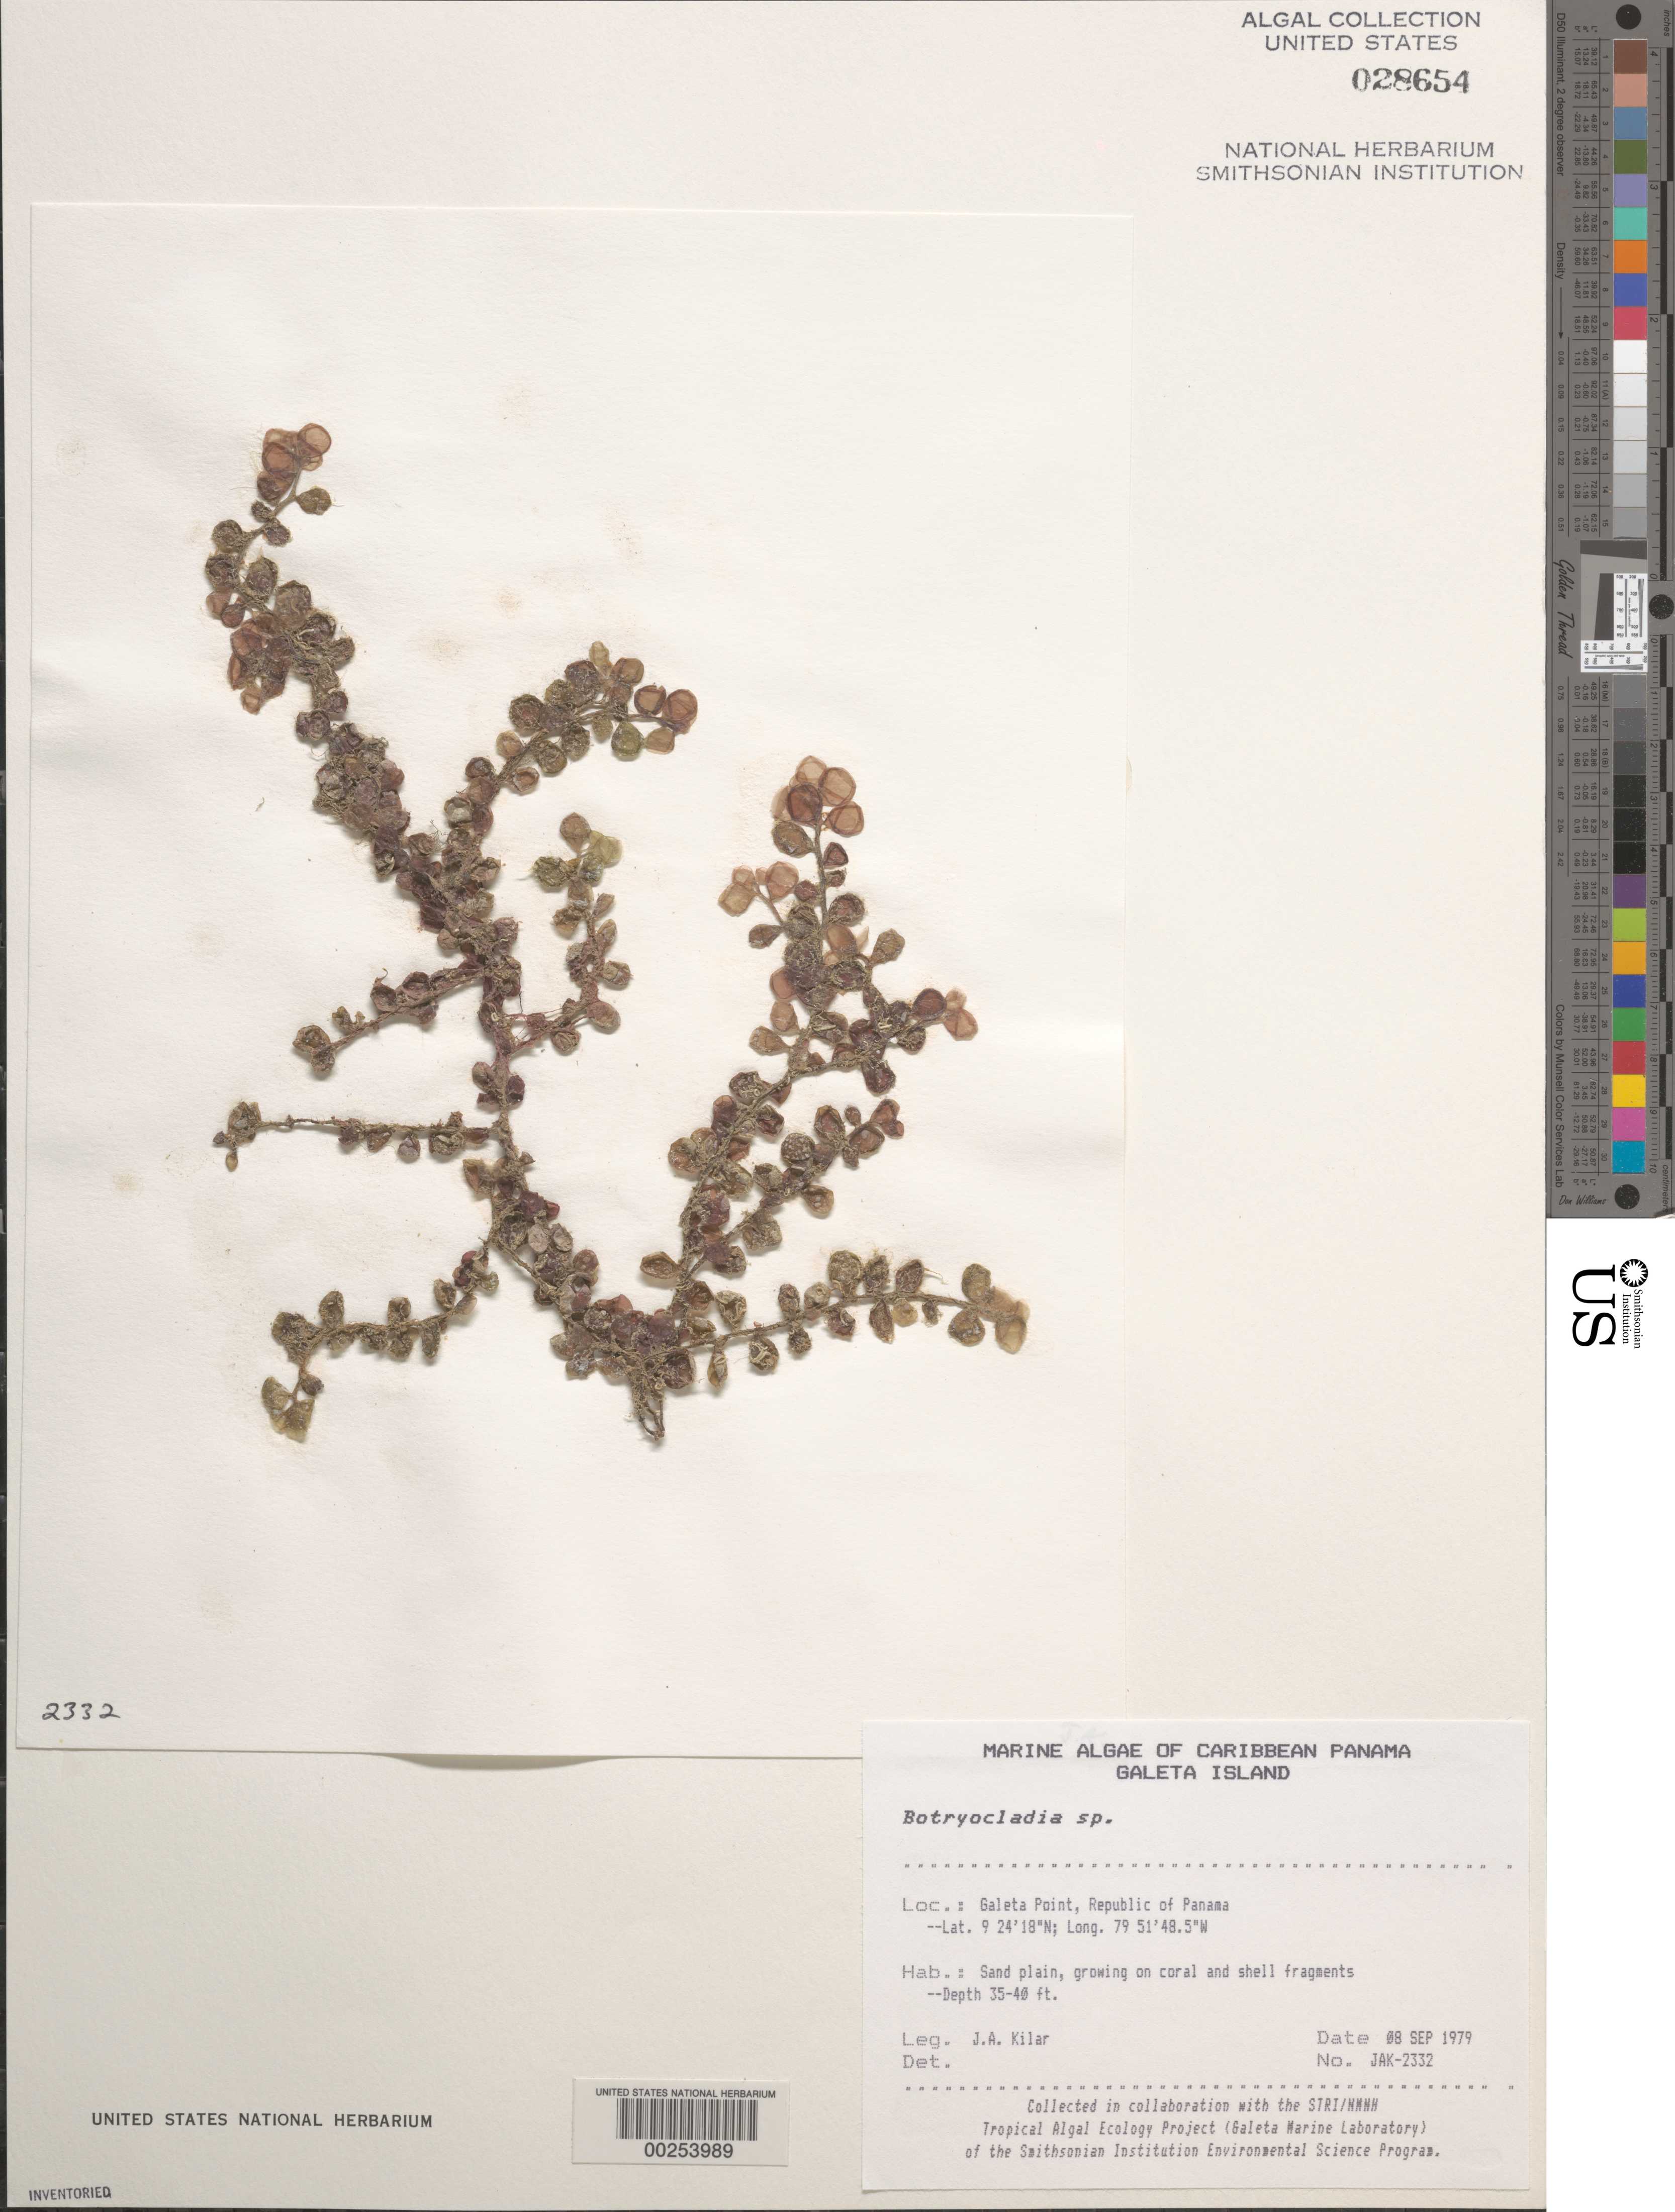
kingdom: Plantae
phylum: Rhodophyta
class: Florideophyceae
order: Rhodymeniales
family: Rhodymeniaceae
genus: Botryocladia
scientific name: Botryocladia sp.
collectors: J. A. Kilar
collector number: JAK-2332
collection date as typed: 08 Sep 1979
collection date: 1979-09-08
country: Panama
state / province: Colón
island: Galeta Island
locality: Galeta Point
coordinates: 9 24' 18" N, 79 51' 48.5" W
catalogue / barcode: US 28654